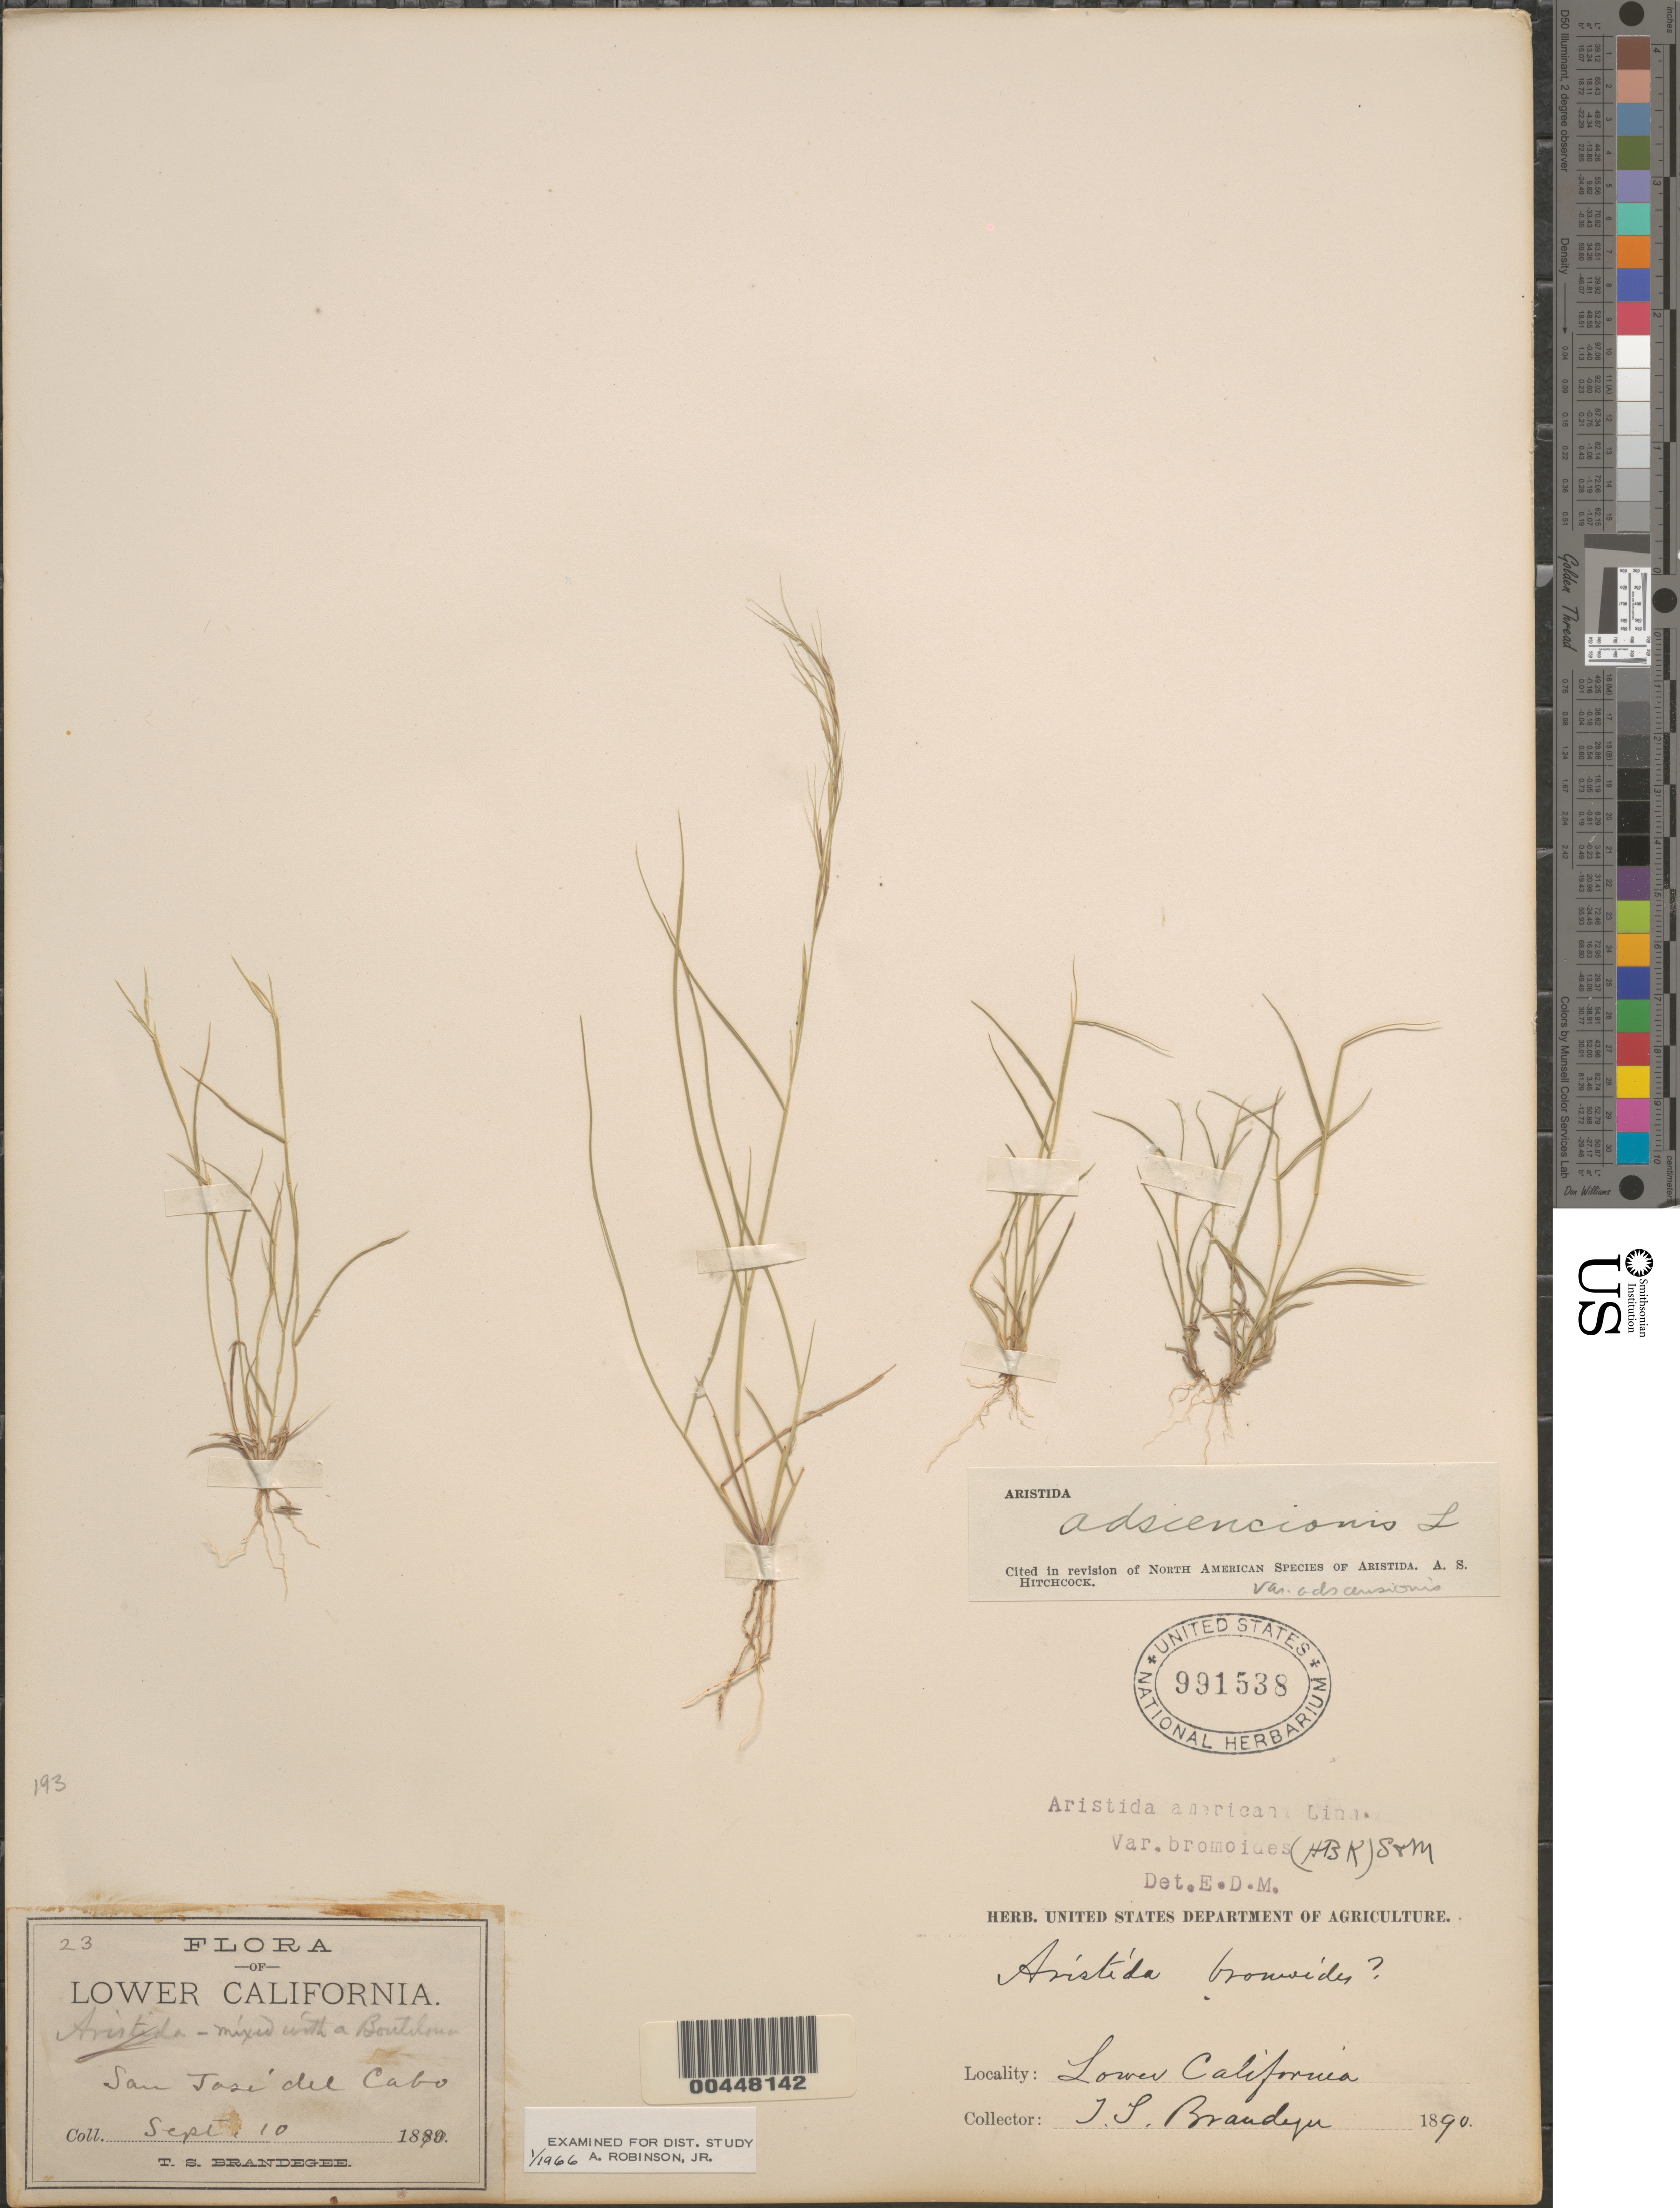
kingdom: Plantae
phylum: Tracheophyta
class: Liliopsida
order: Poales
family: Poaceae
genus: Aristida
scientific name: Aristida adscensionis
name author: L.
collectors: T. S. Brandegee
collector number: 23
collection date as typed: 10 Sep 1890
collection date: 1890-09-10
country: Mexico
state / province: Baja California Sur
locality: San José del Cabo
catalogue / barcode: US 991538